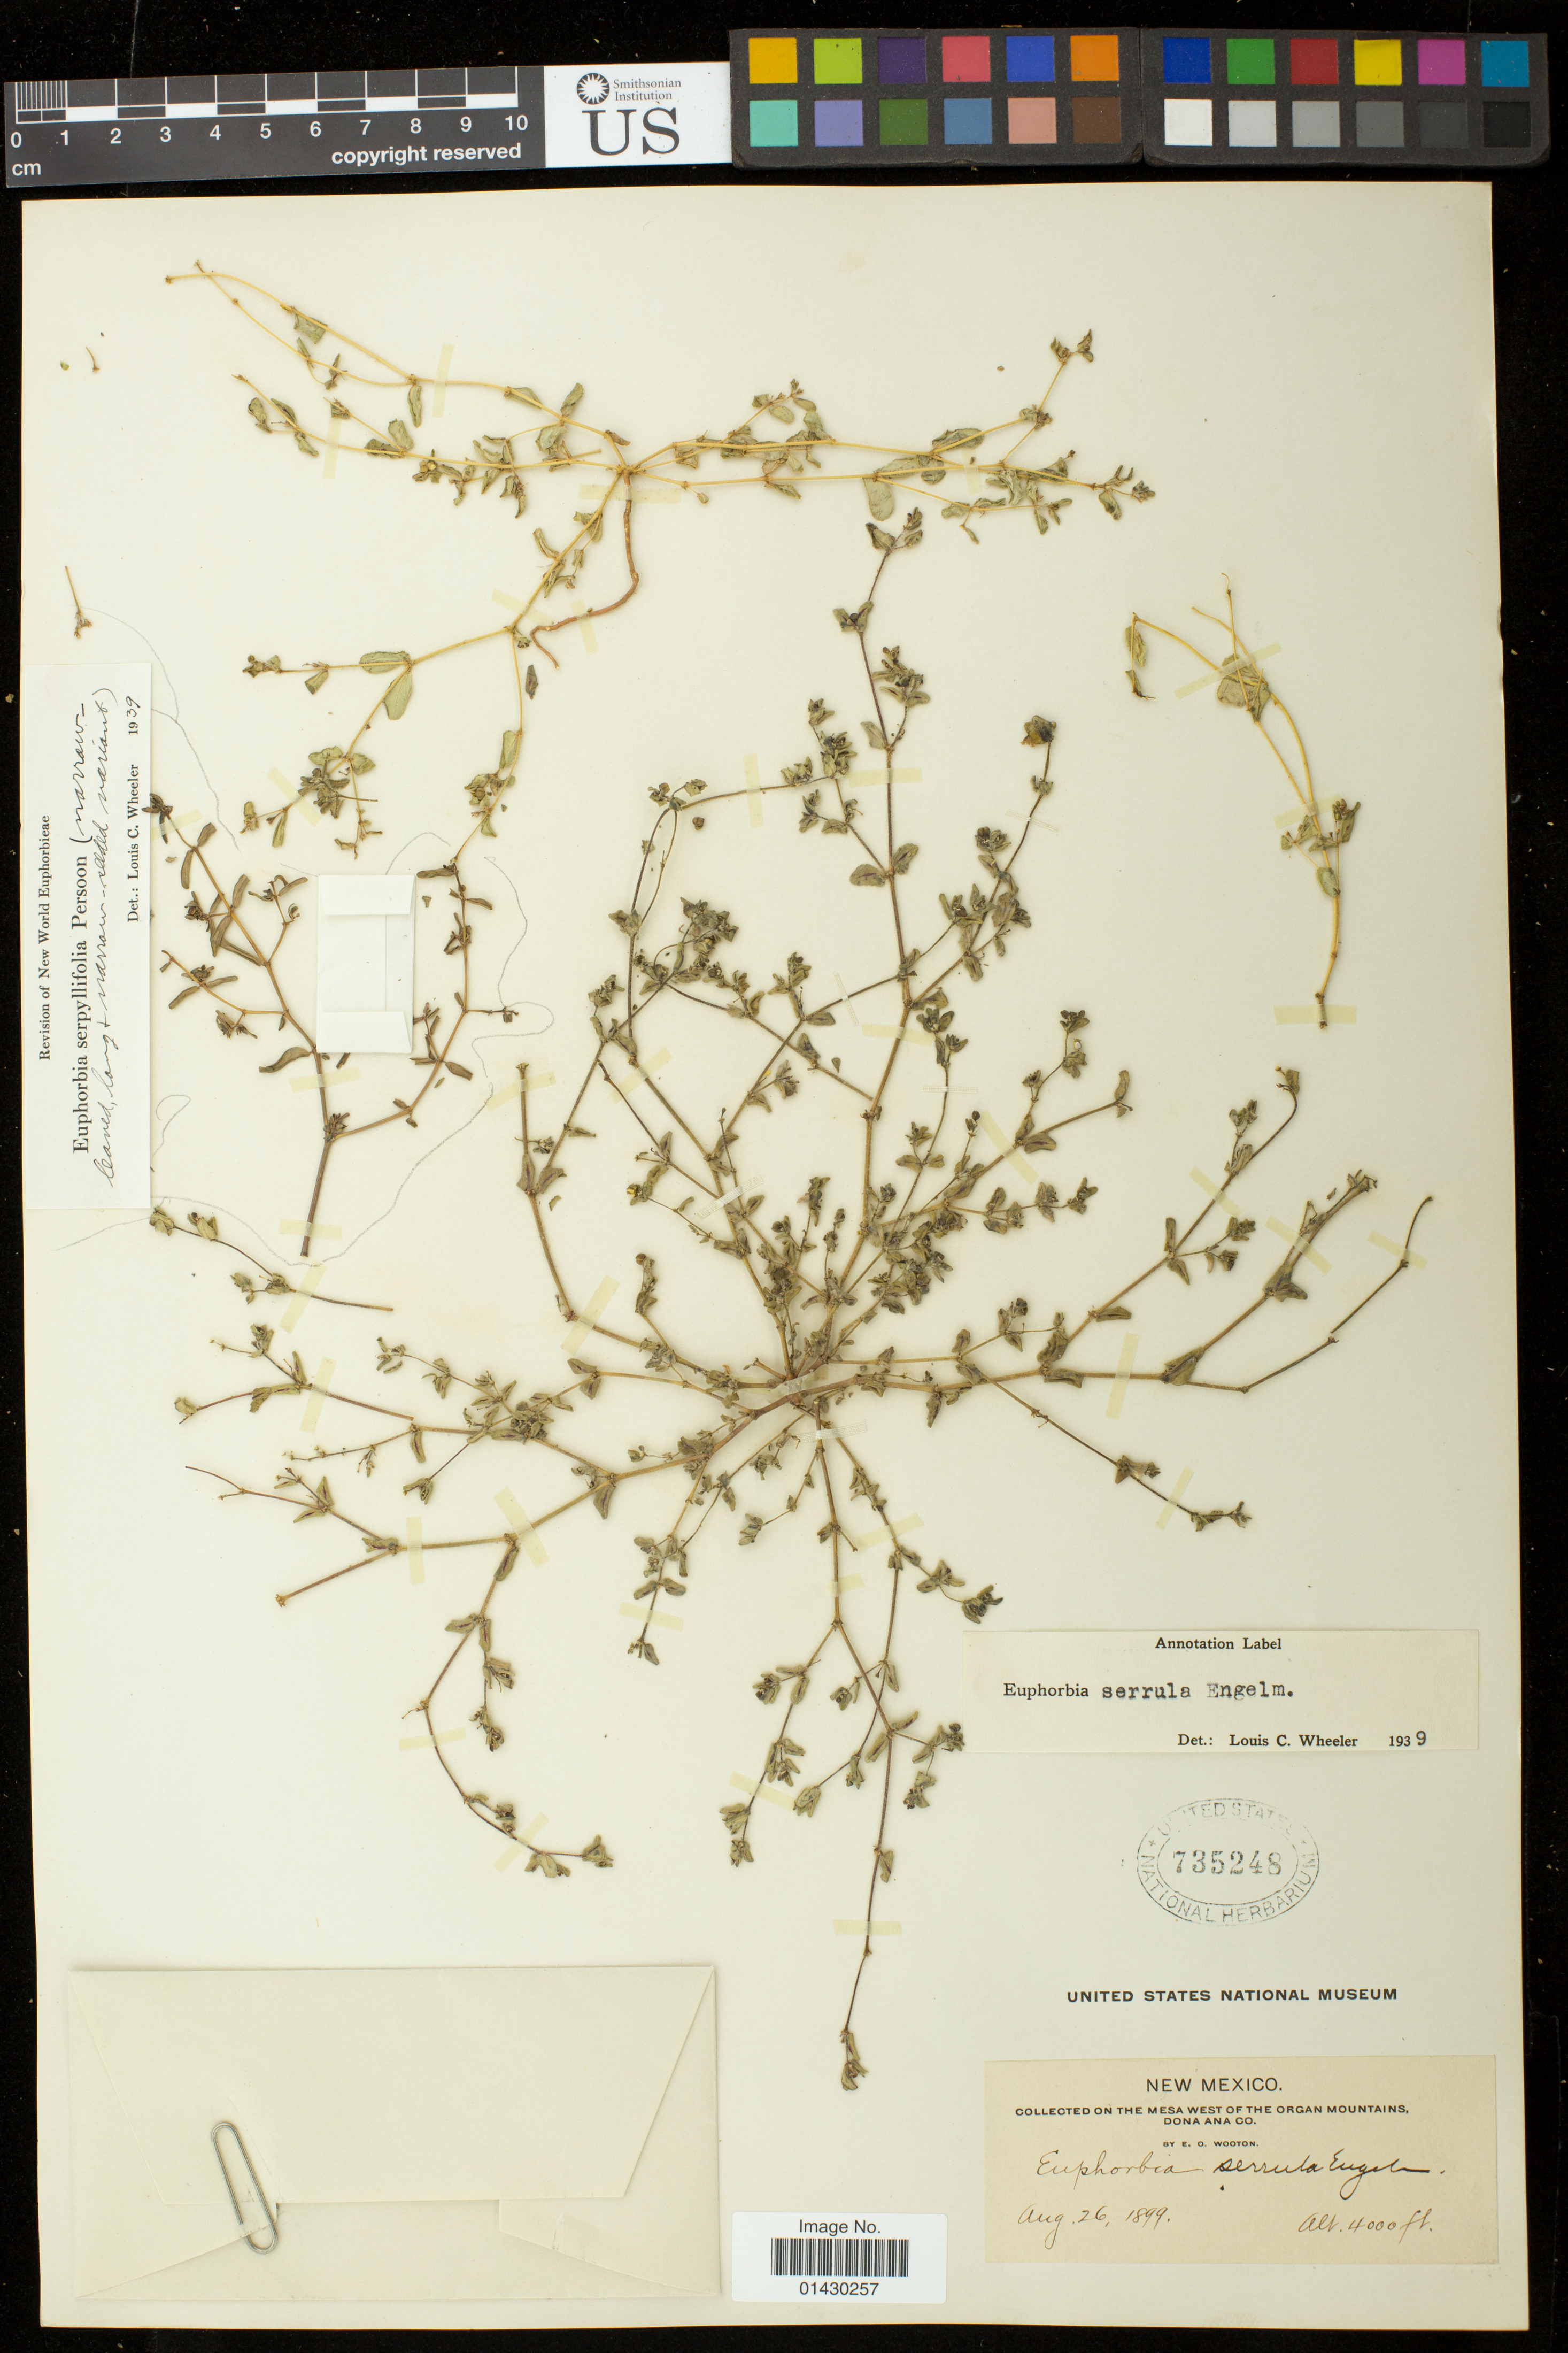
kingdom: Plantae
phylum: Tracheophyta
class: Magnoliopsida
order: Malpighiales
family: Euphorbiaceae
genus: Euphorbia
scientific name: Euphorbia serrula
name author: Engelm. in Emory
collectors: E. O. Wooton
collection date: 1899-08-26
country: United States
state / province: New Mexico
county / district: Dona Ana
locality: On the mesa west of the Organ Mountains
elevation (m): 1219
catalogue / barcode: US 735248